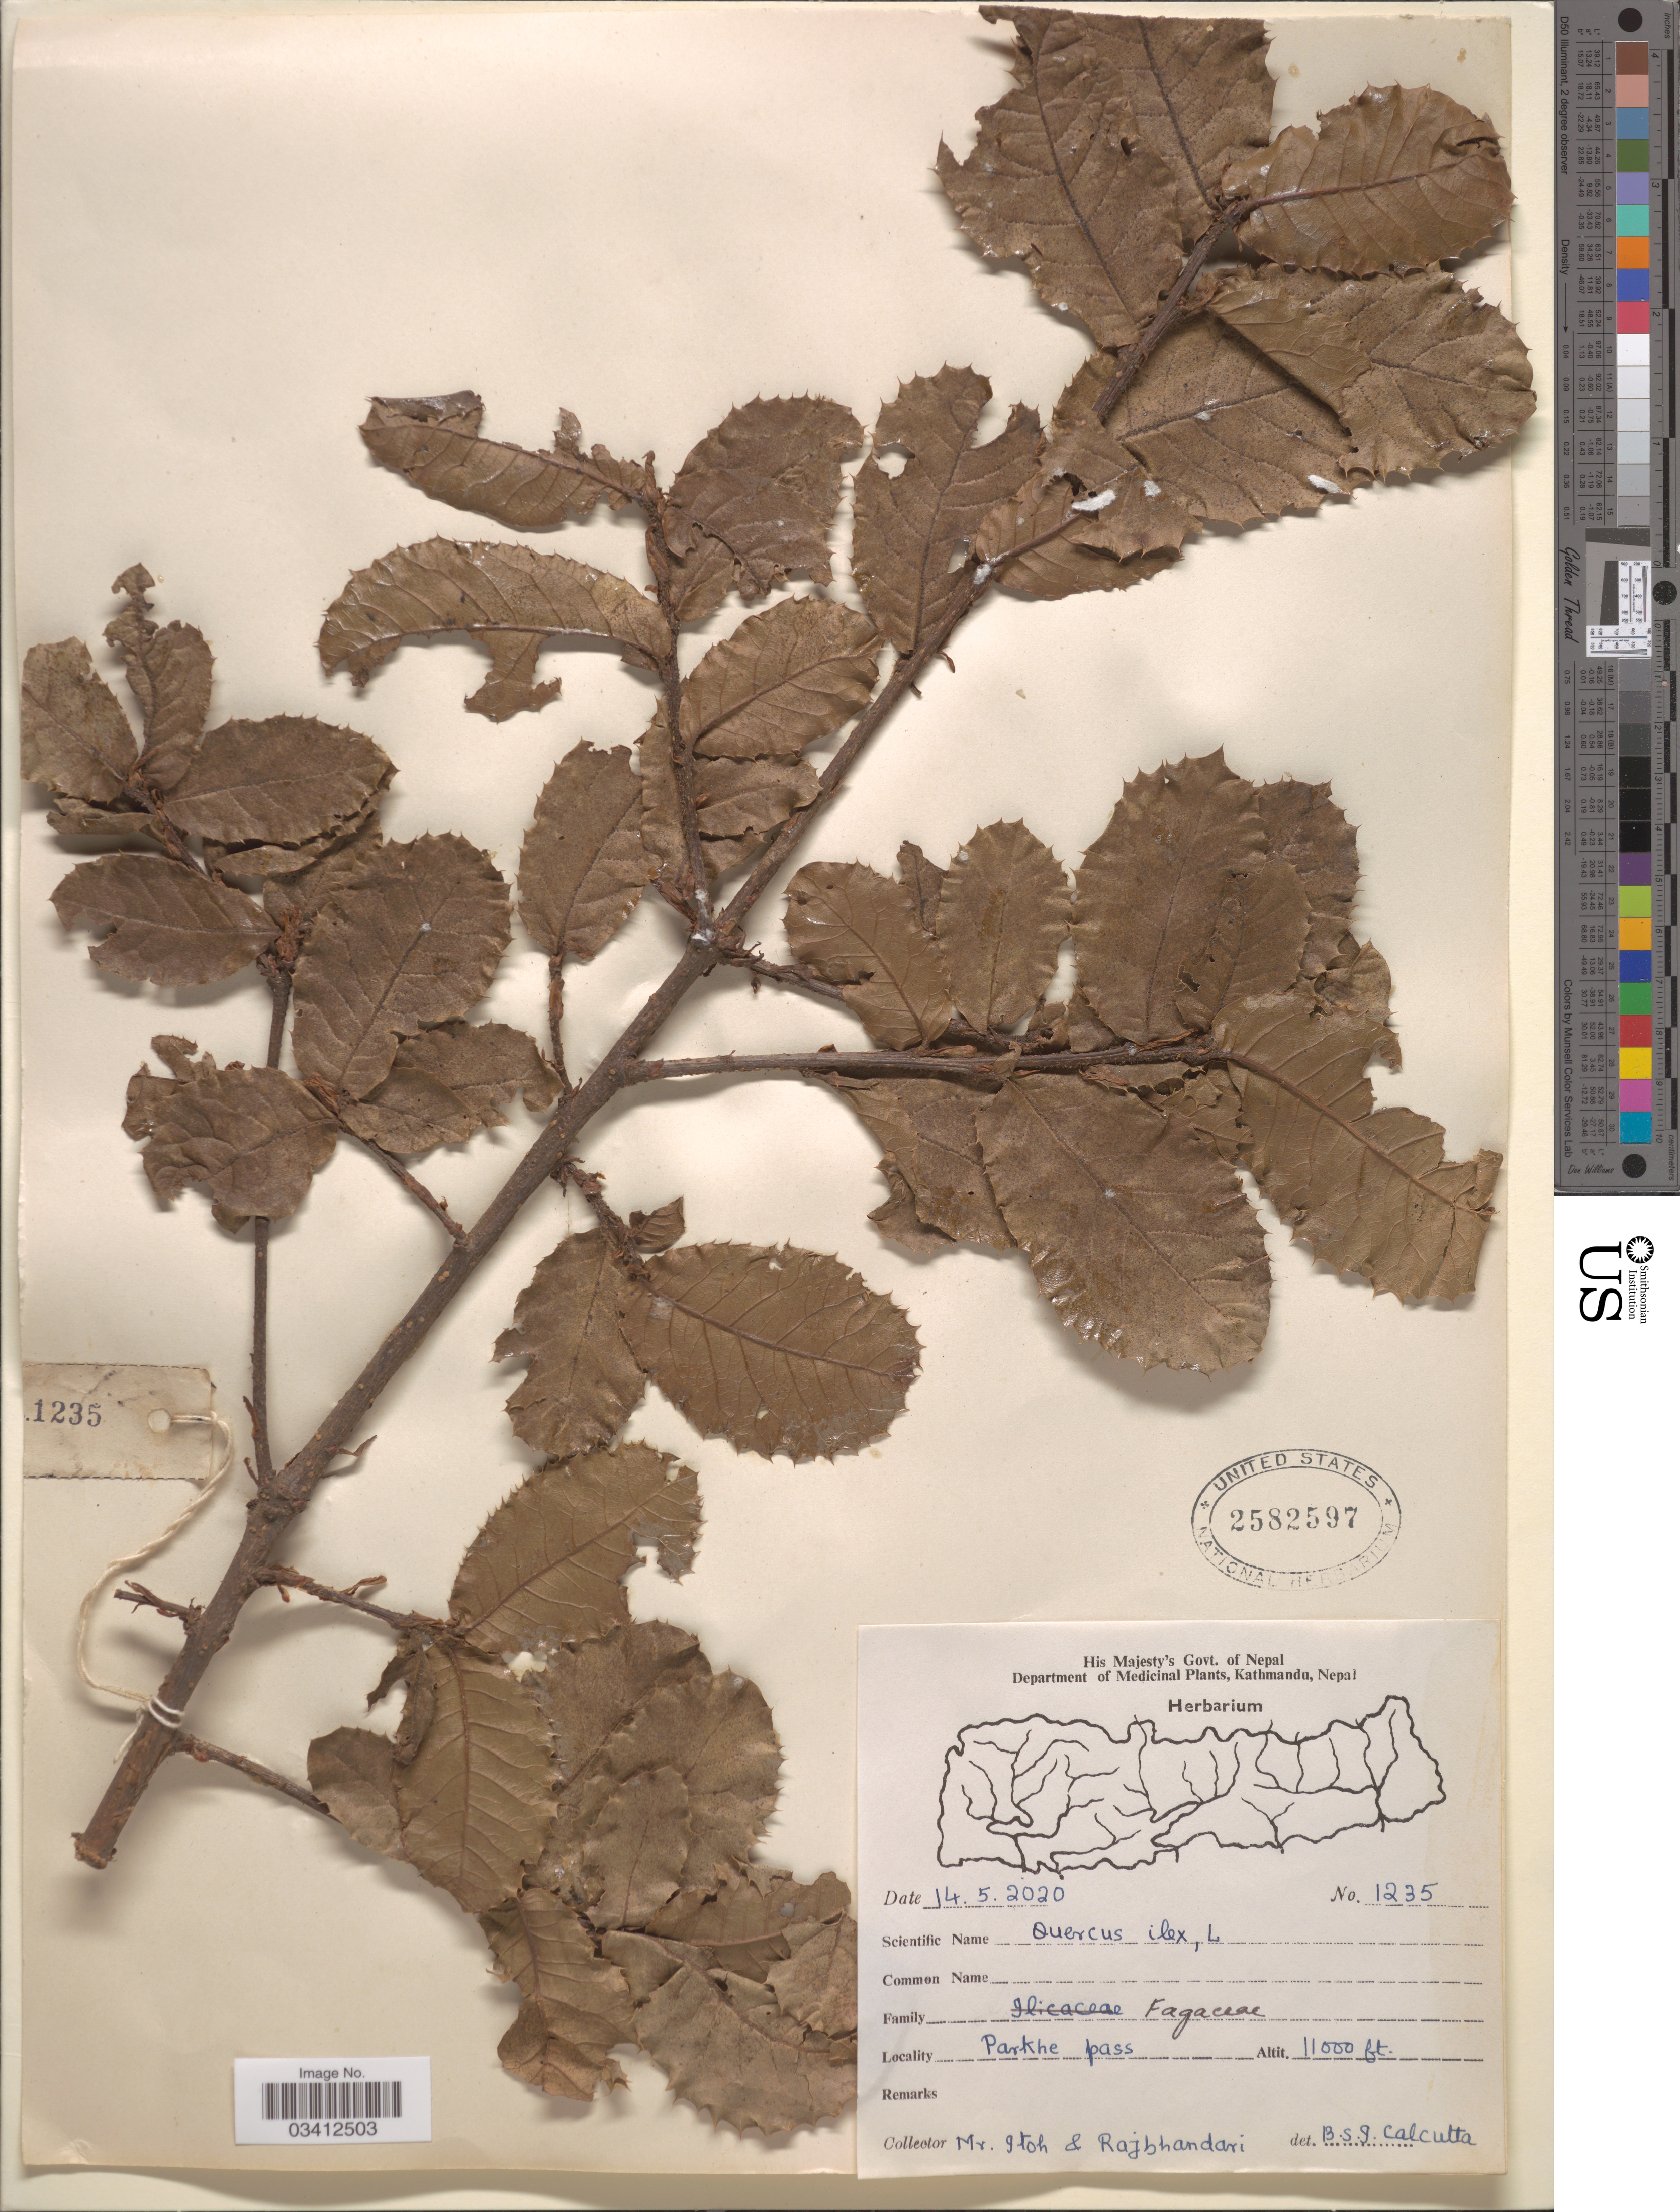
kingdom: Plantae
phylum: Tracheophyta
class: Magnoliopsida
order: Fagales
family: Fagaceae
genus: Quercus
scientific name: Quercus sp.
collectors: -. Itoh & Rajbhandari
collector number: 1235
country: Nepal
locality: Parkhe Pass.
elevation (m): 3353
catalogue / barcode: US 2582597